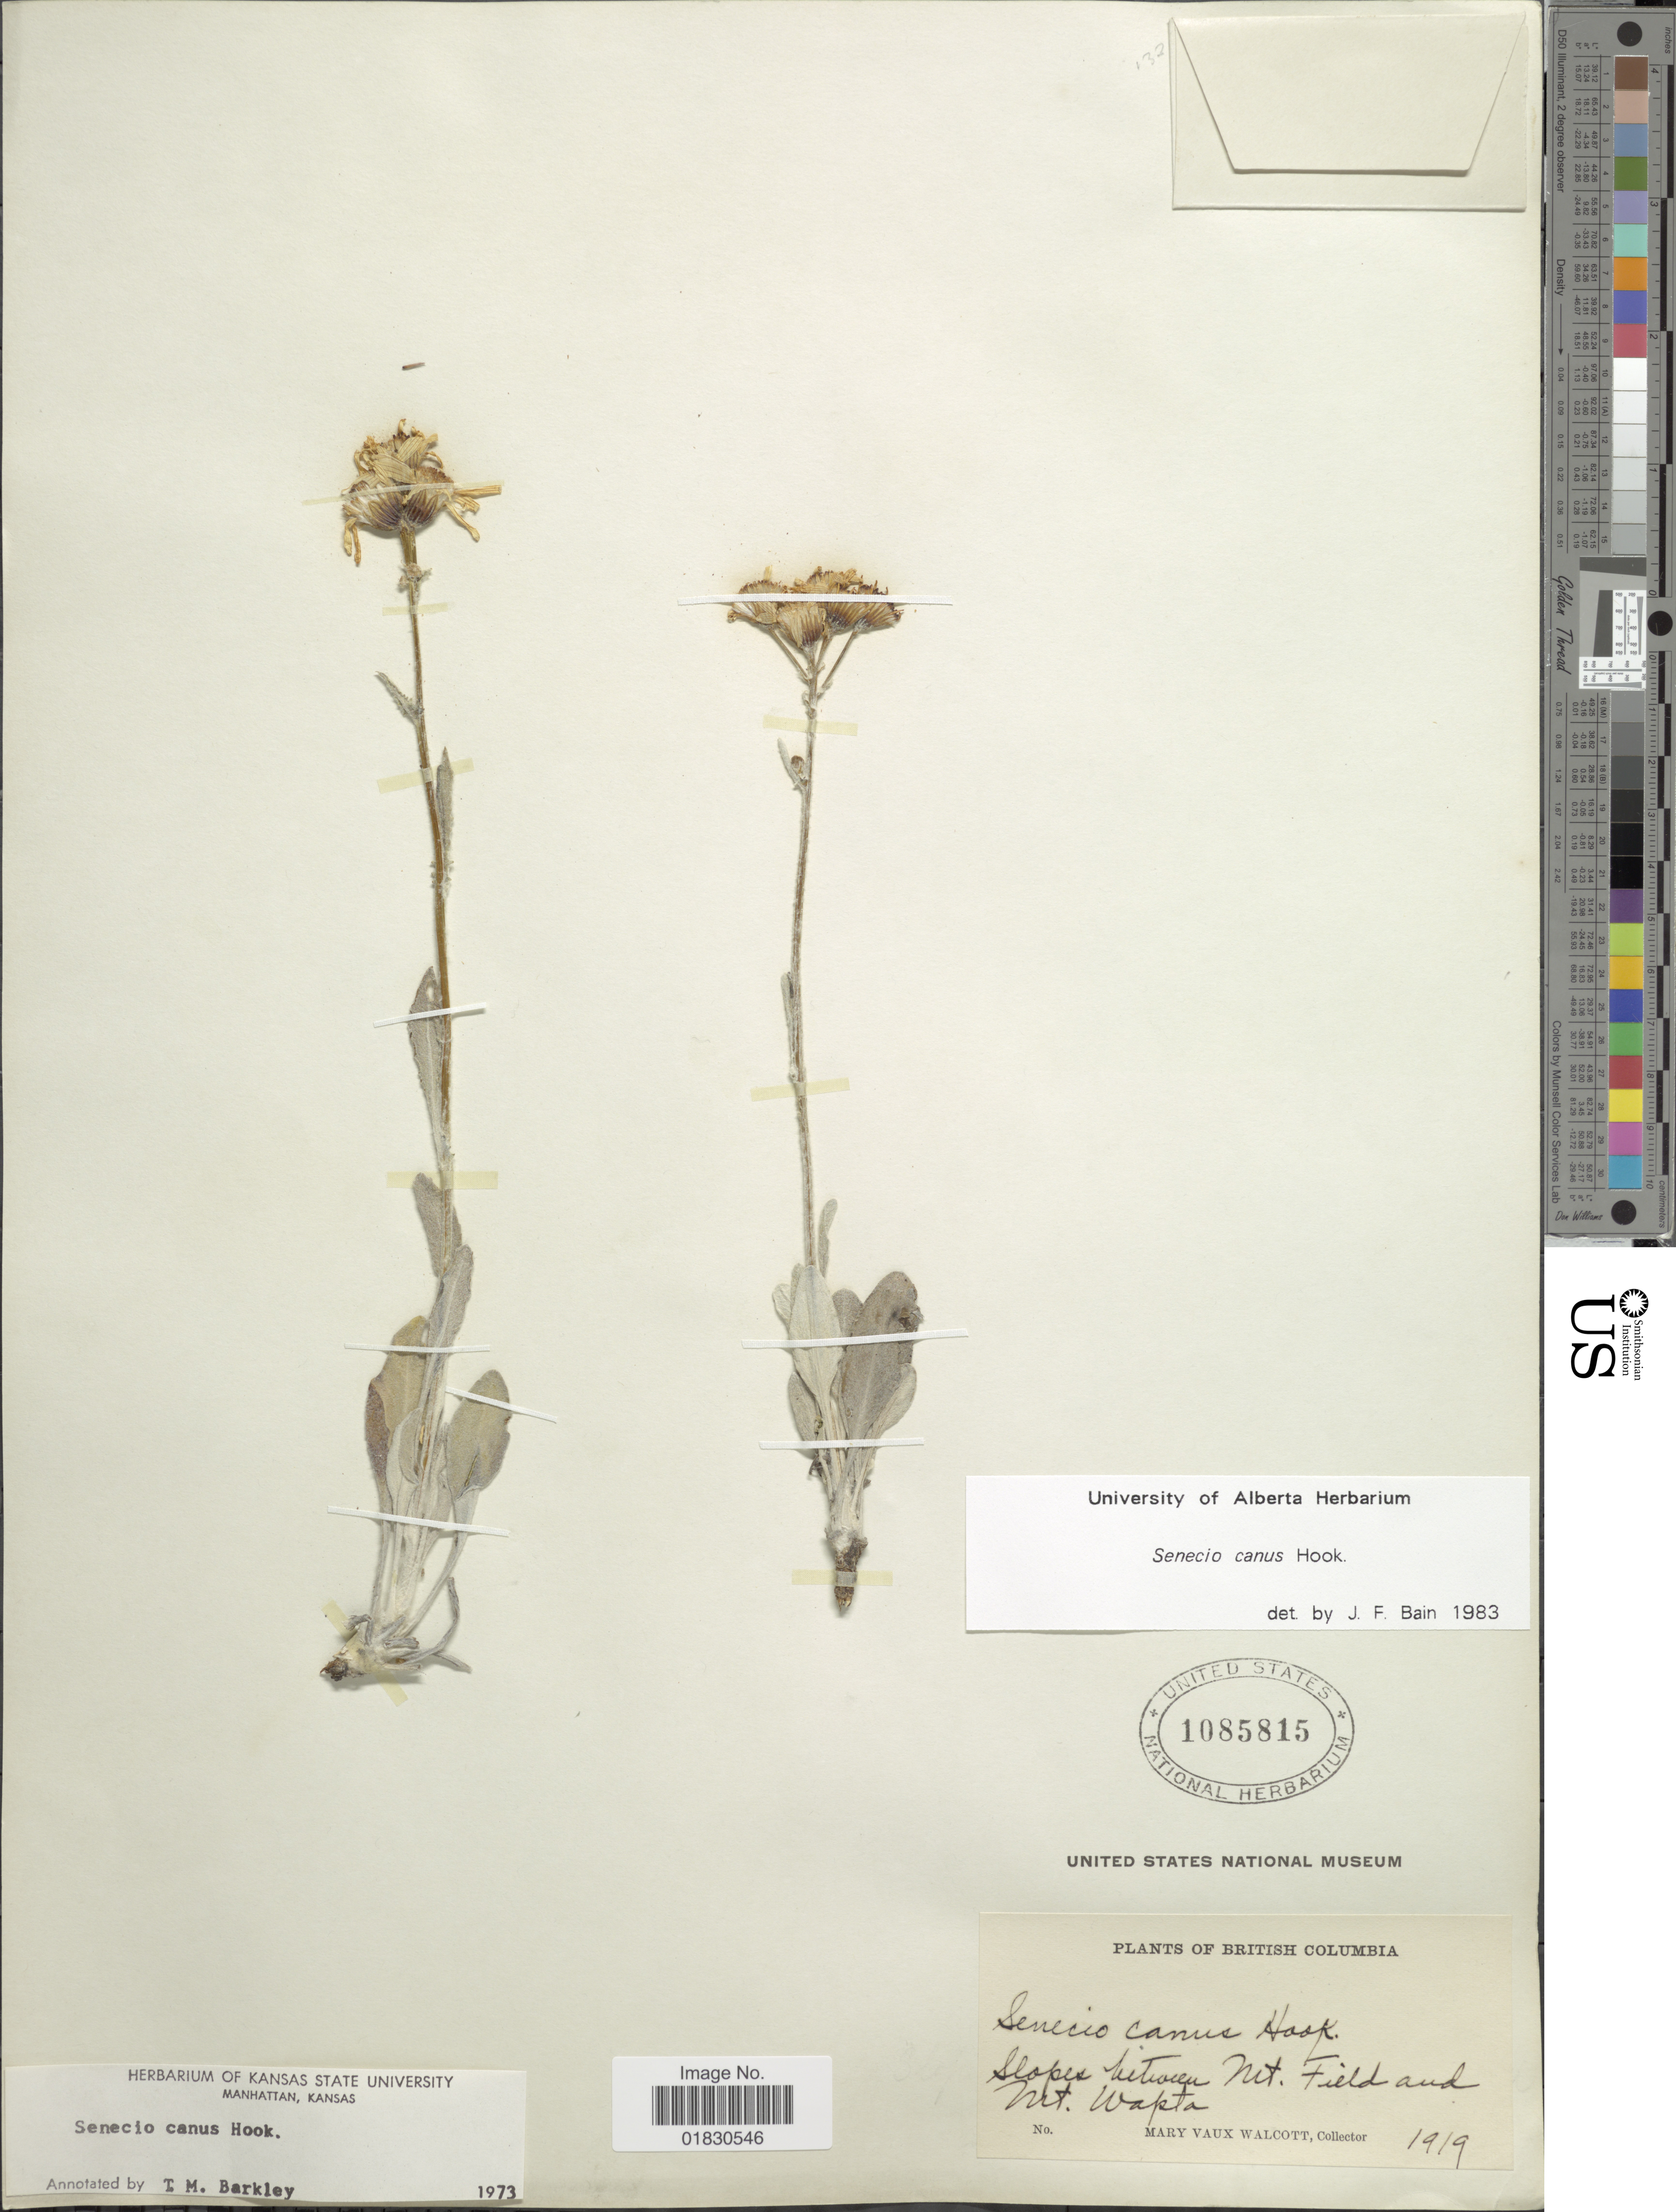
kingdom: Plantae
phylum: Tracheophyta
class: Magnoliopsida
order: Asterales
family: Asteraceae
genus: Packera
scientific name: Packera cana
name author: (Hook.) W.A. Weber & Á. Löve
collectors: M. Walcott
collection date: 1919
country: Canada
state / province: British Columbia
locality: Slopes between Mt. Field and Mt. Wapta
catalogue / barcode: US 1085815